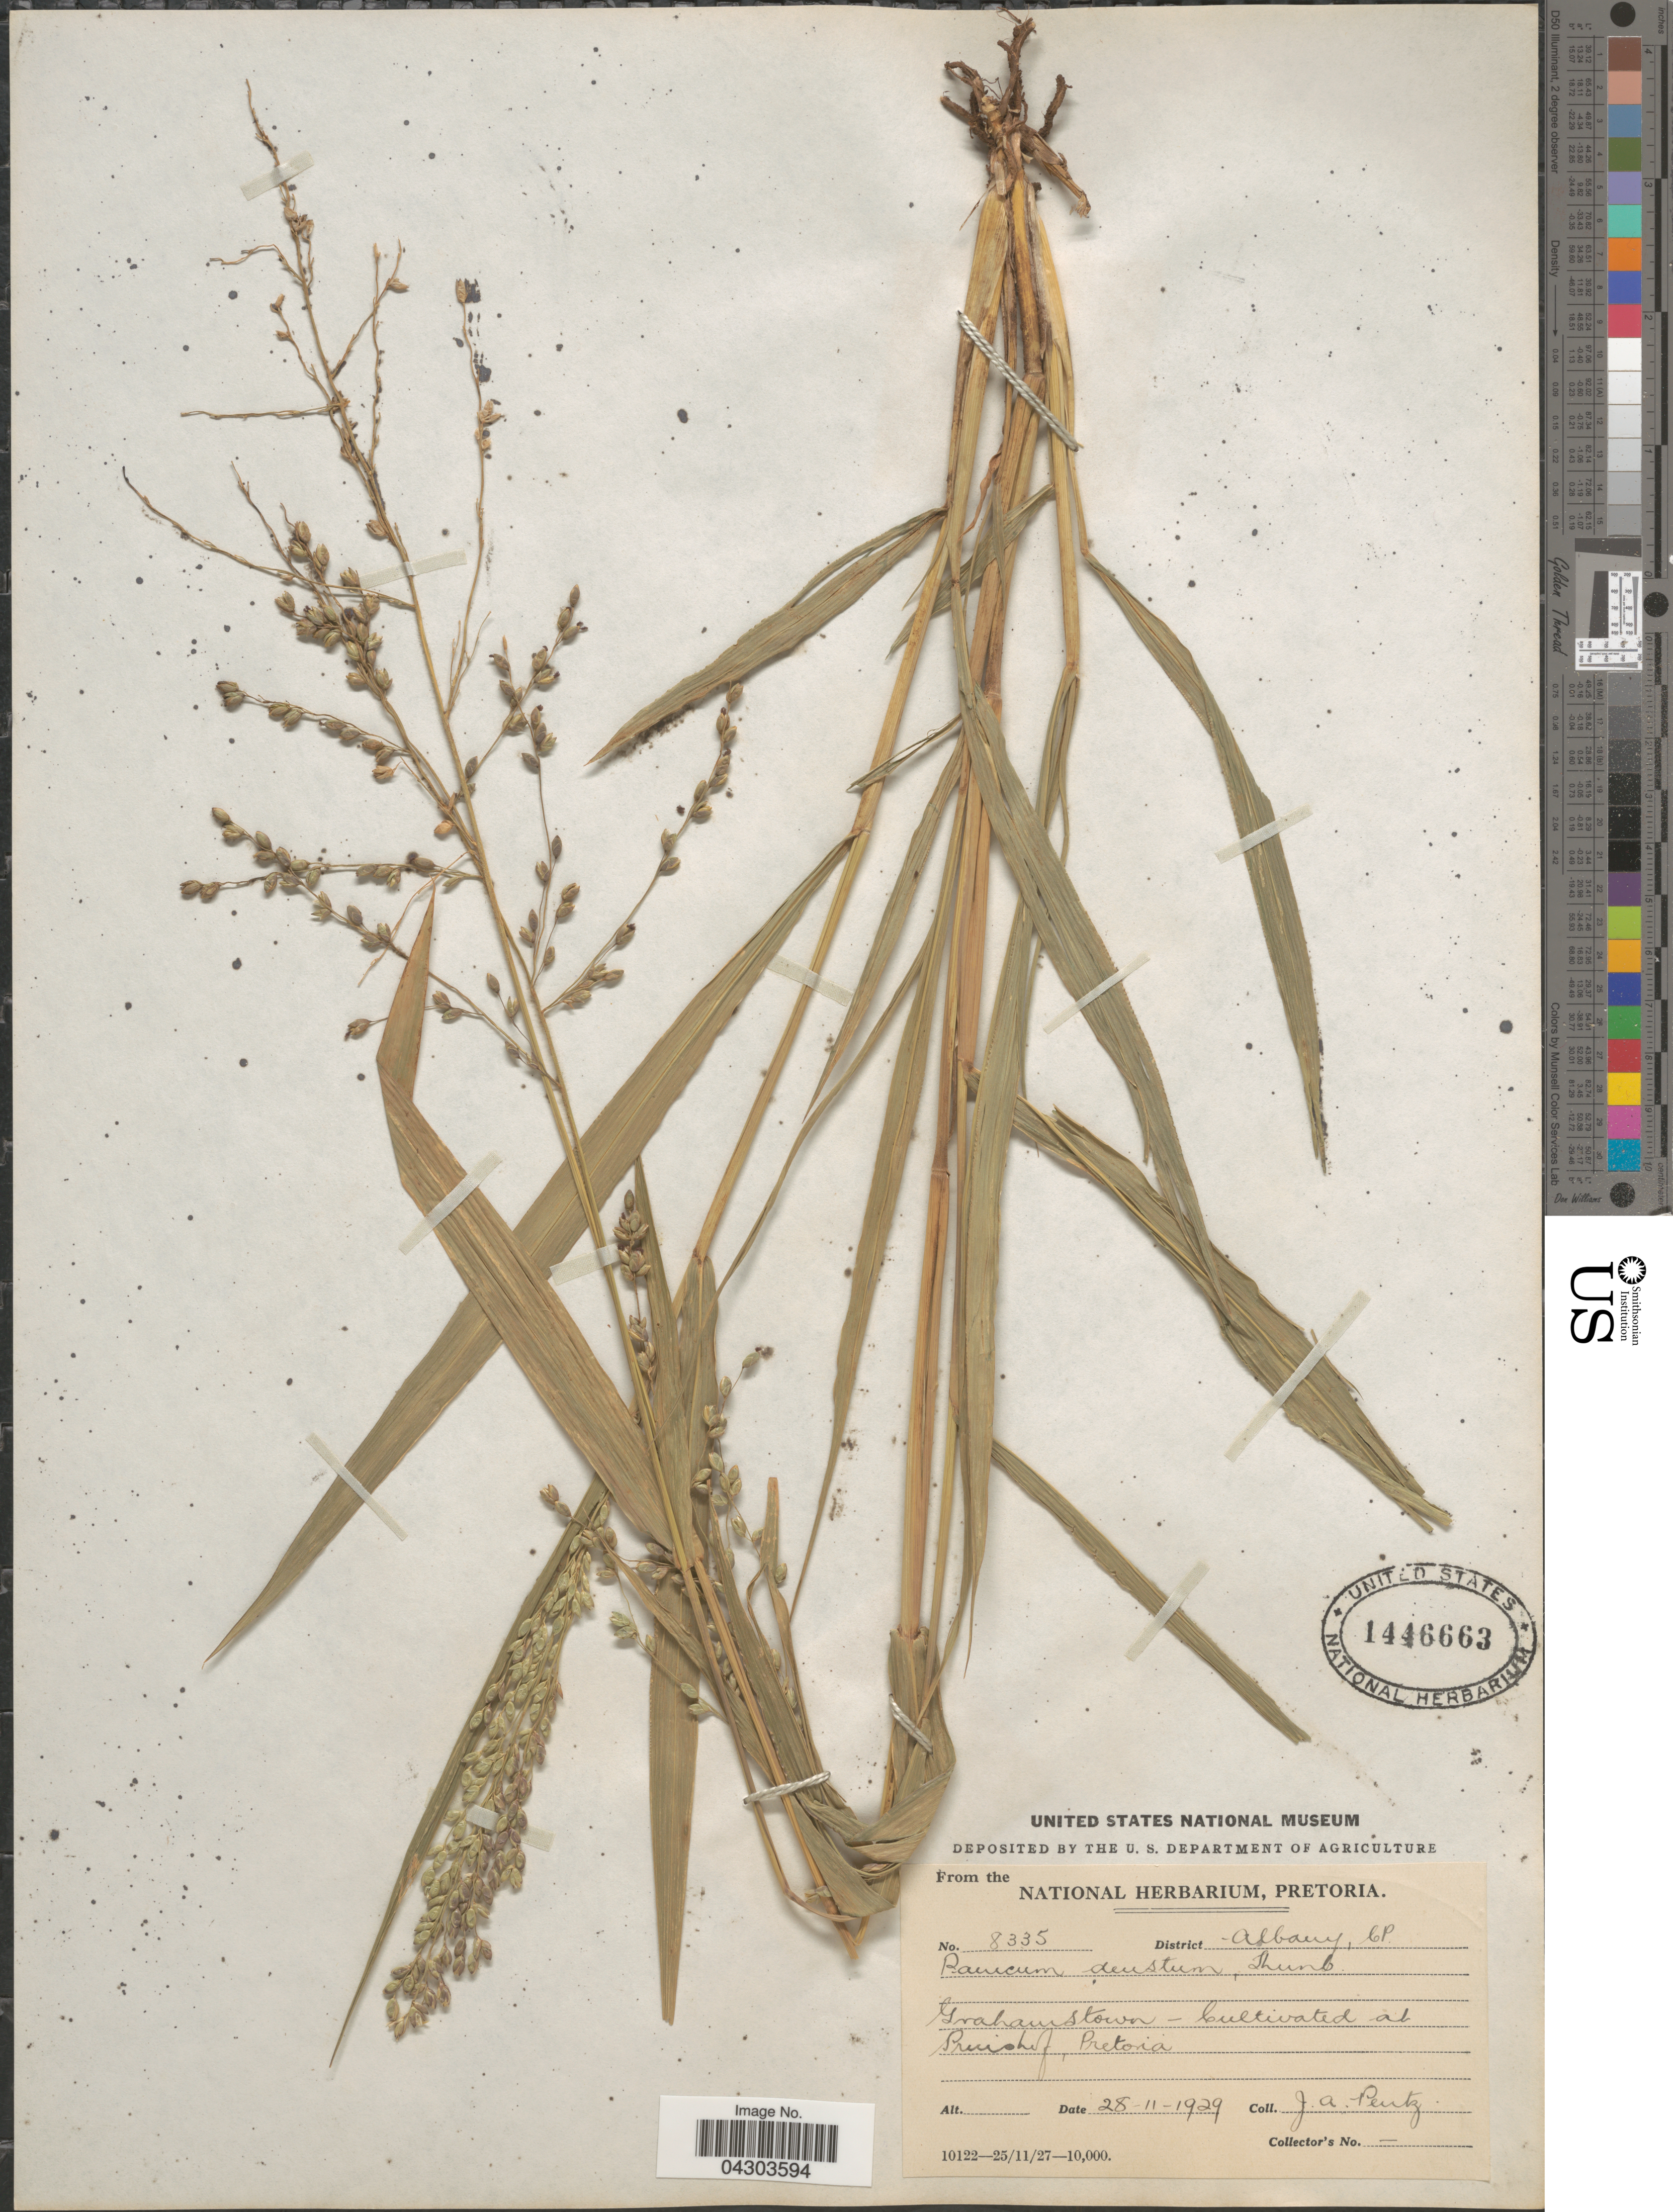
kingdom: Plantae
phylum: Tracheophyta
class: Liliopsida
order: Poales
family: Poaceae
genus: Panicum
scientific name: Panicum deustum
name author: Thunb.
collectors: J. Pentz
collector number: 8335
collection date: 1929-11-28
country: South Africa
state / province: Western Cape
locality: District Albany. Grahamstown-Cultivated at Prinshof, Pretoria.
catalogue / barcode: US 1446663